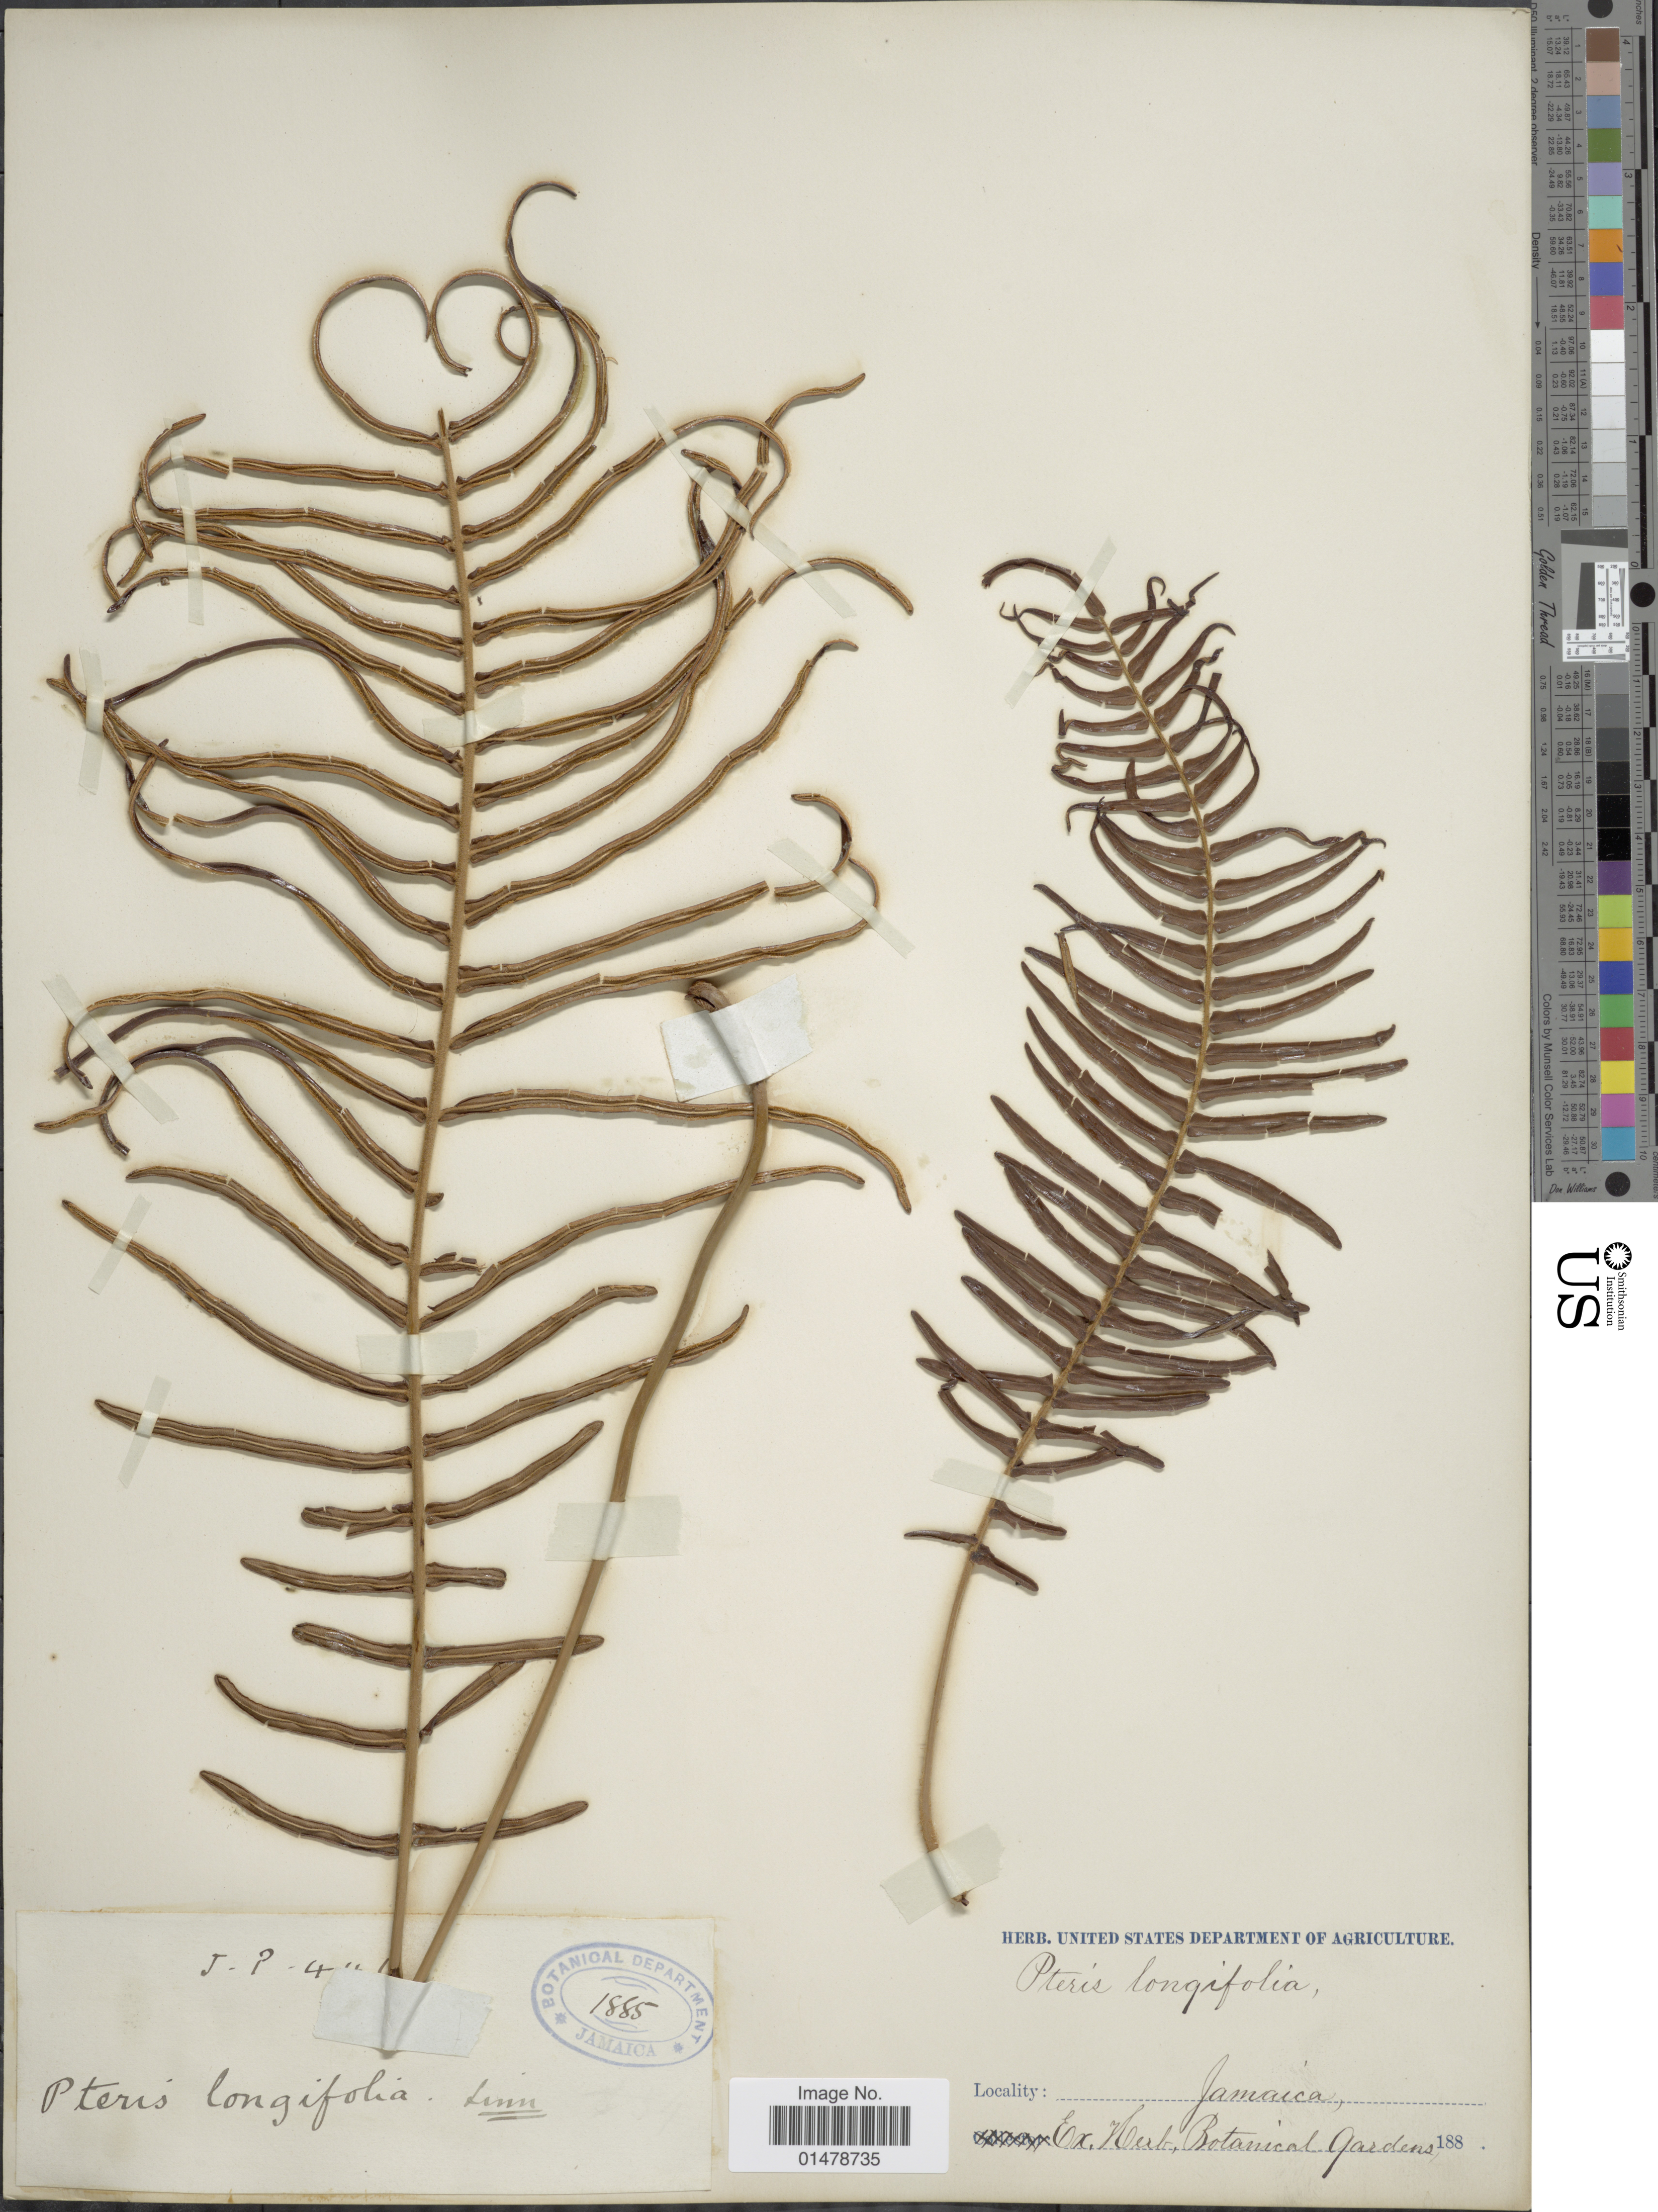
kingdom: Plantae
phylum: Tracheophyta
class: Polypodiopsida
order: Polypodiales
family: Pteridaceae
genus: Pteris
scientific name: Pteris longifolia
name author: L.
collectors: J.P.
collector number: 4!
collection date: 1885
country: Jamaica